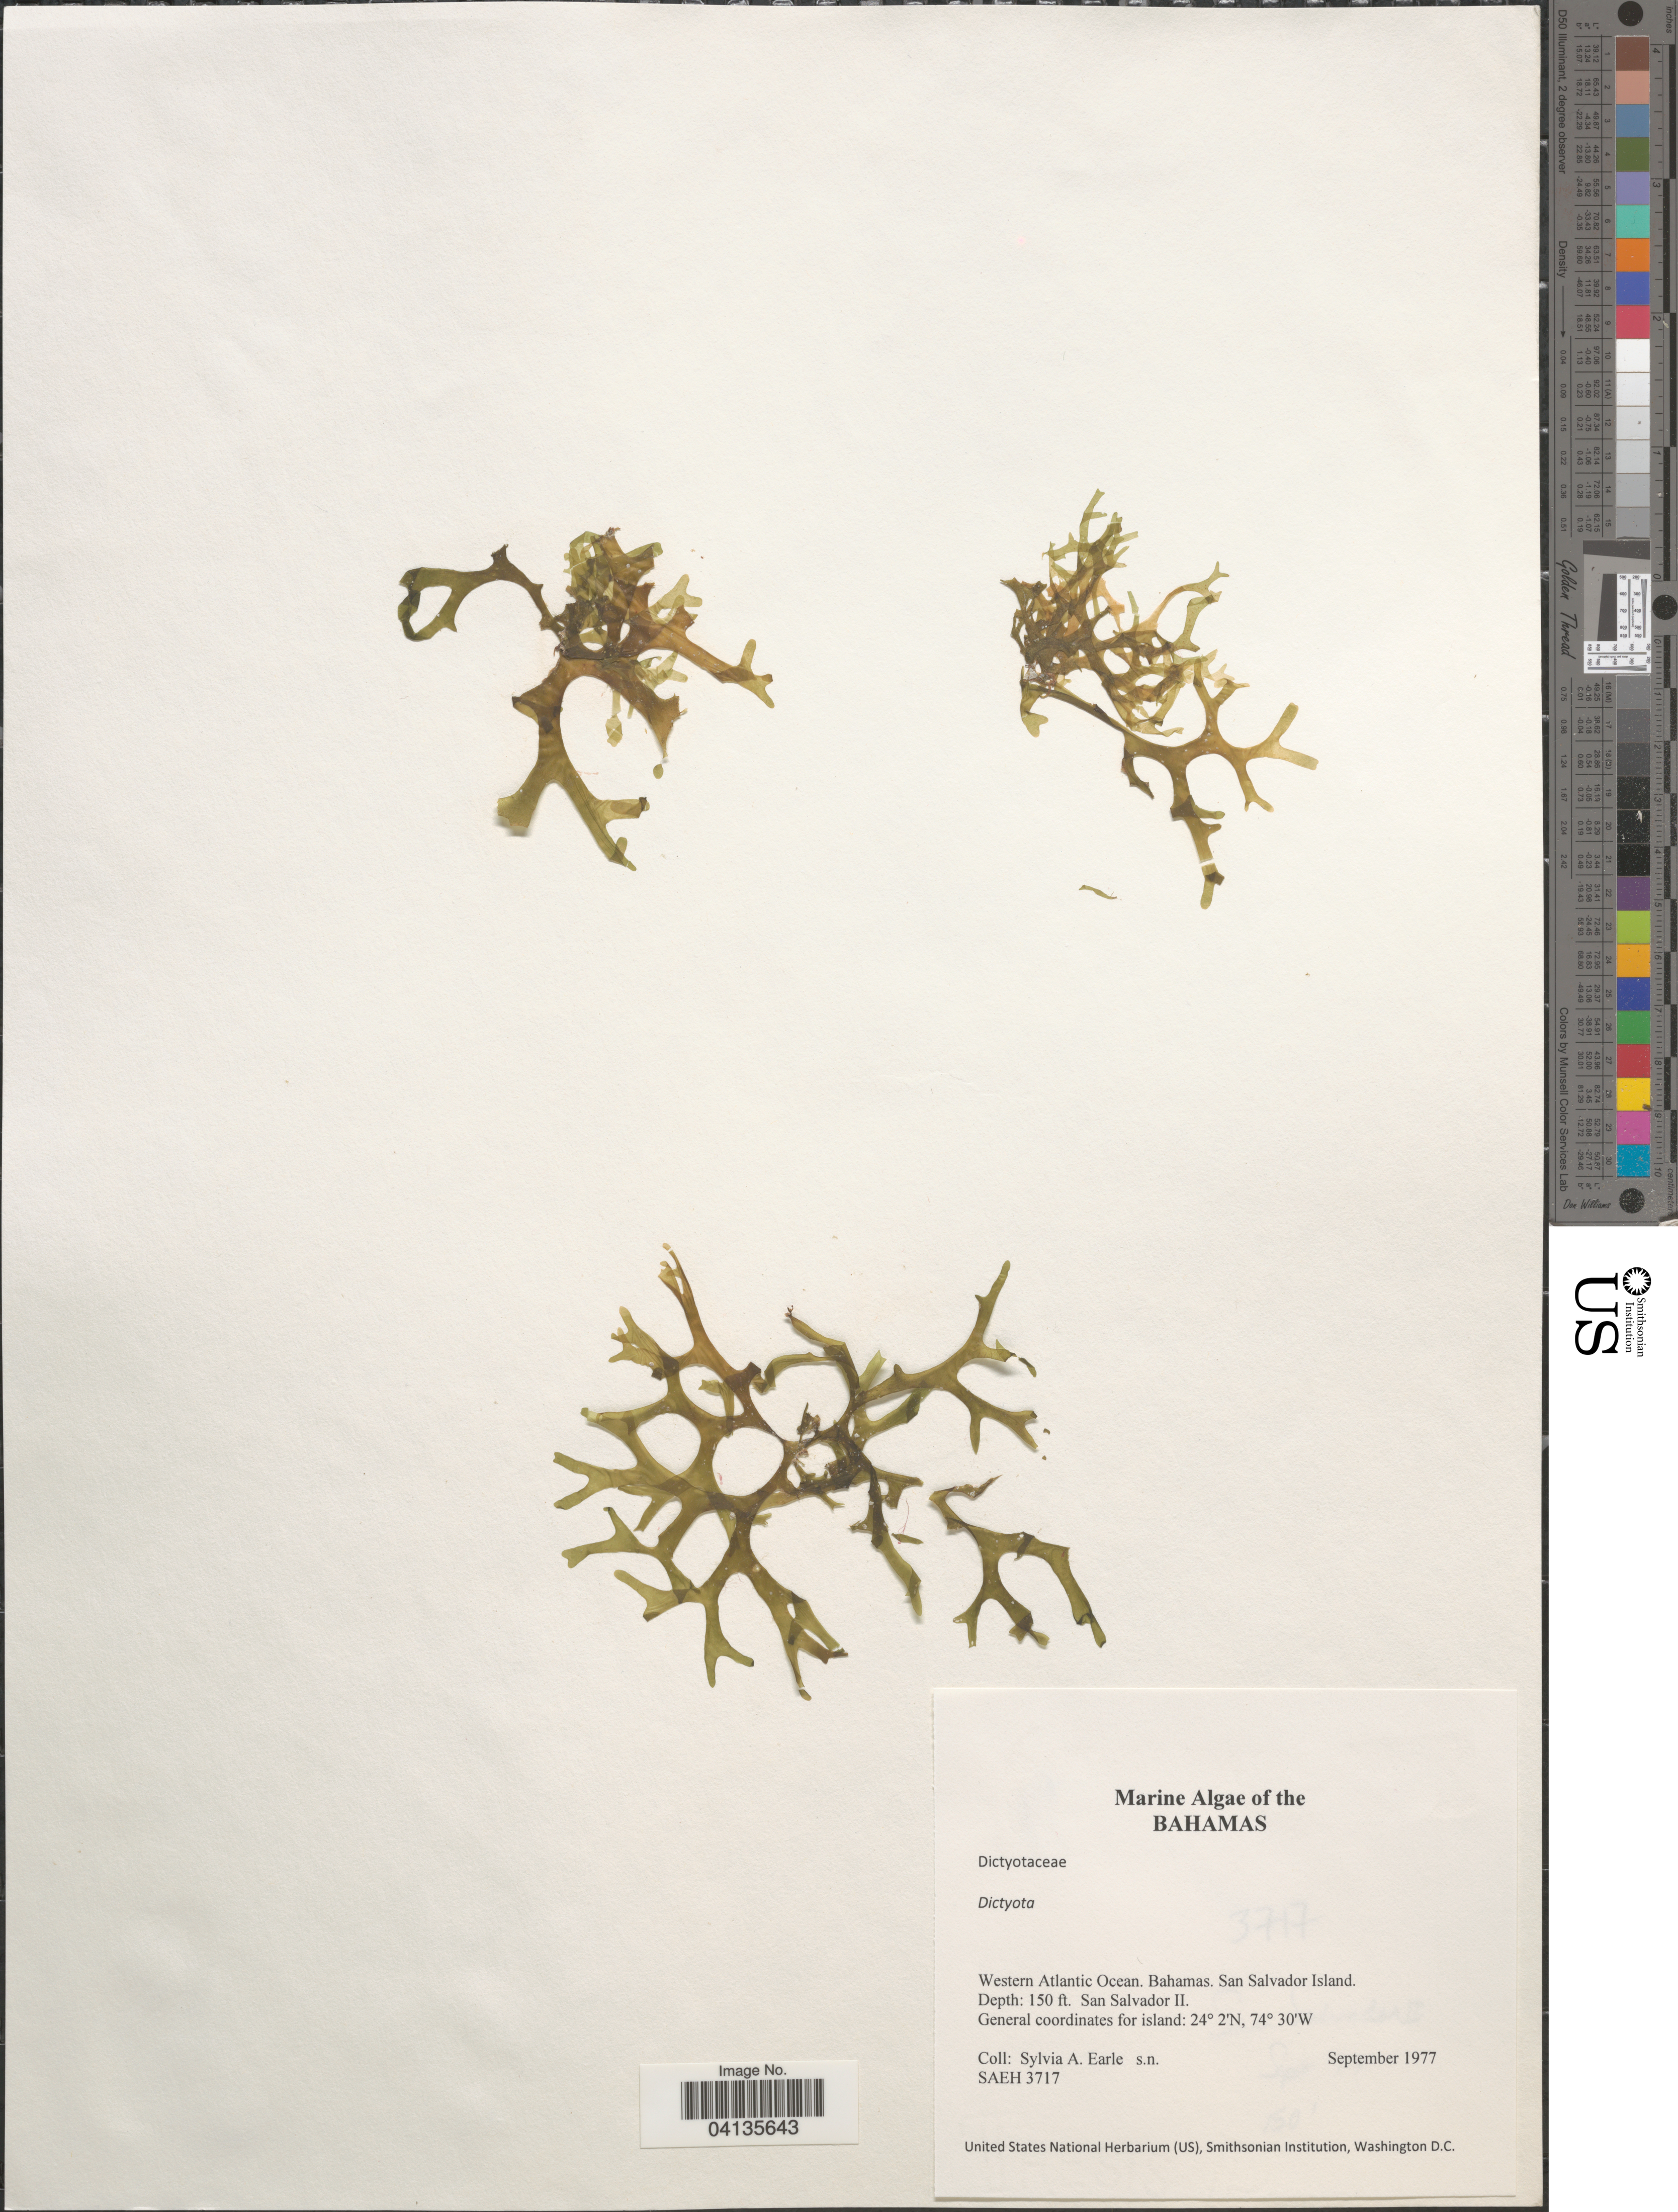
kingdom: Chromista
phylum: Ochrophyta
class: Phaeophyceae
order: Dictyotales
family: Dictyotaceae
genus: Dictyota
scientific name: Dictyota sp.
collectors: S. A. Earle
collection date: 1977-09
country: Bahamas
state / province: San Salvador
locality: Western Atlantic Ocean. San Salvador II.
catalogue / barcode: US 238507